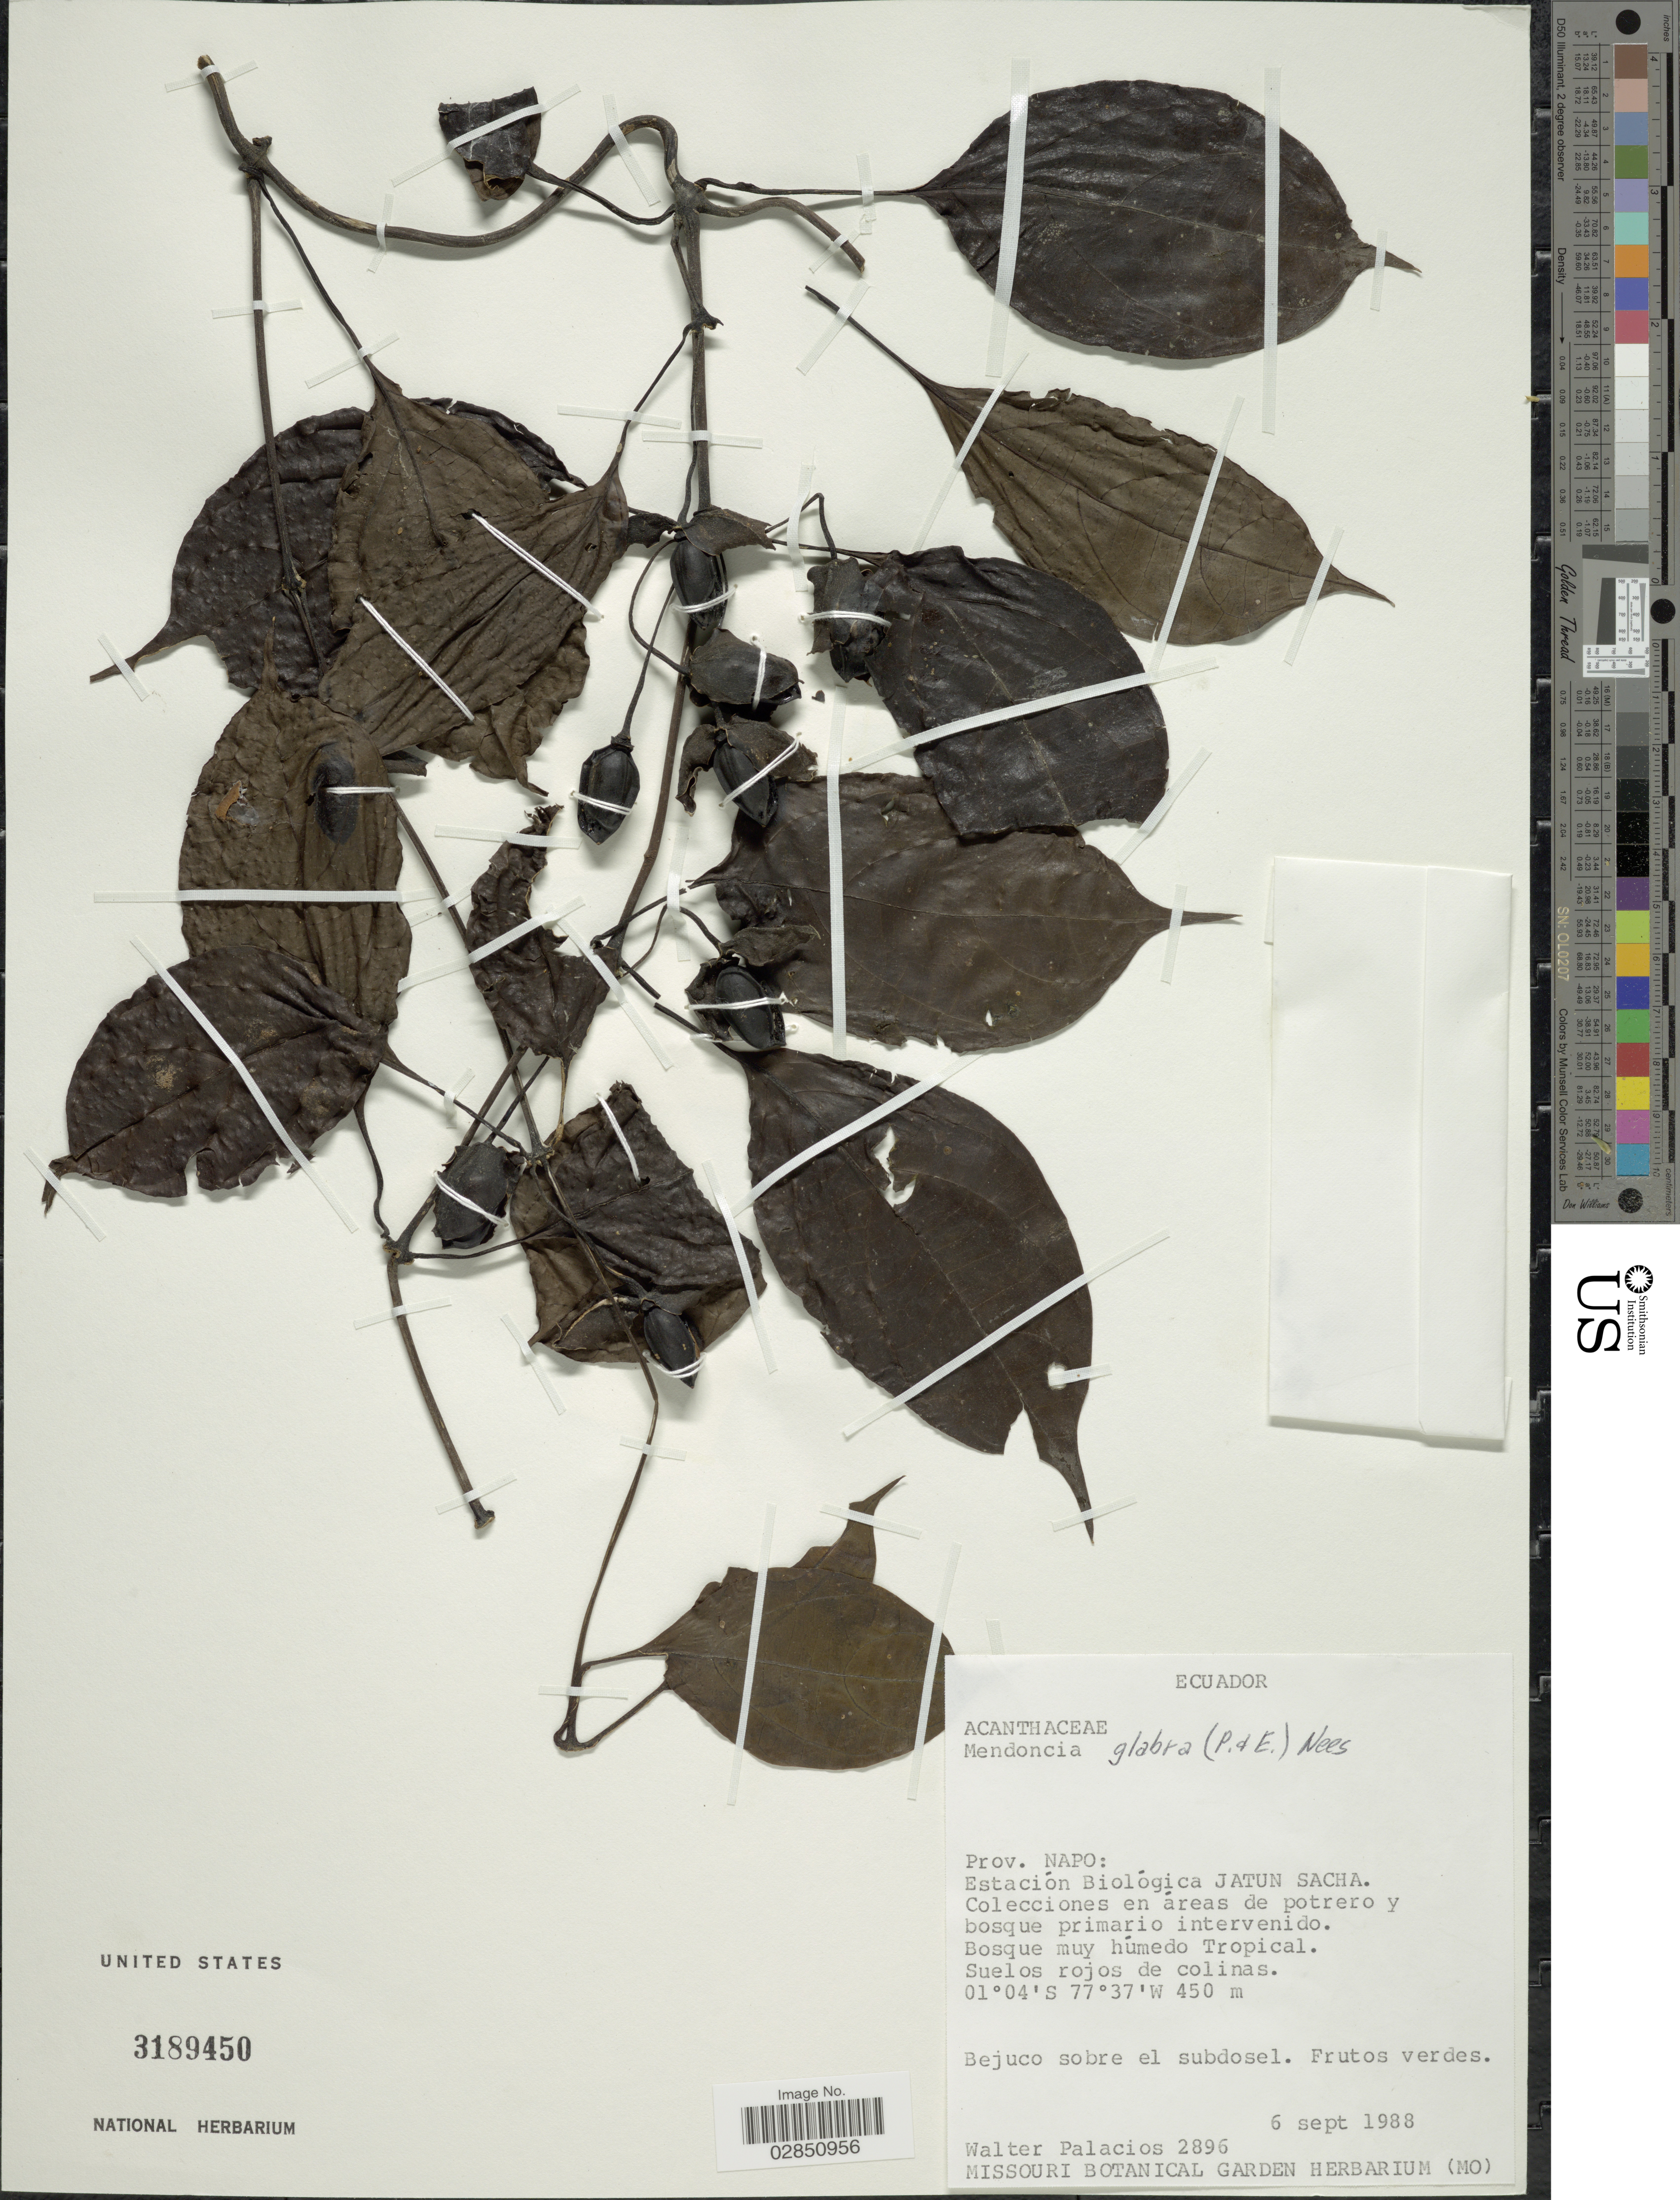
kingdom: Plantae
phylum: Tracheophyta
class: Magnoliopsida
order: Lamiales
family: Acanthaceae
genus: Mendoncia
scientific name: Mendoncia glabra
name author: (Poepp. & Endl.) Nees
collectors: W. Palacios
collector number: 2896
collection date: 1988-09-06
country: Ecuador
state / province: Napo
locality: Estación Biológica Jatun Sacha, Colecciones en áreas de potrero y bosque primario intervenido.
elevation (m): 450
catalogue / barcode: US 3189450